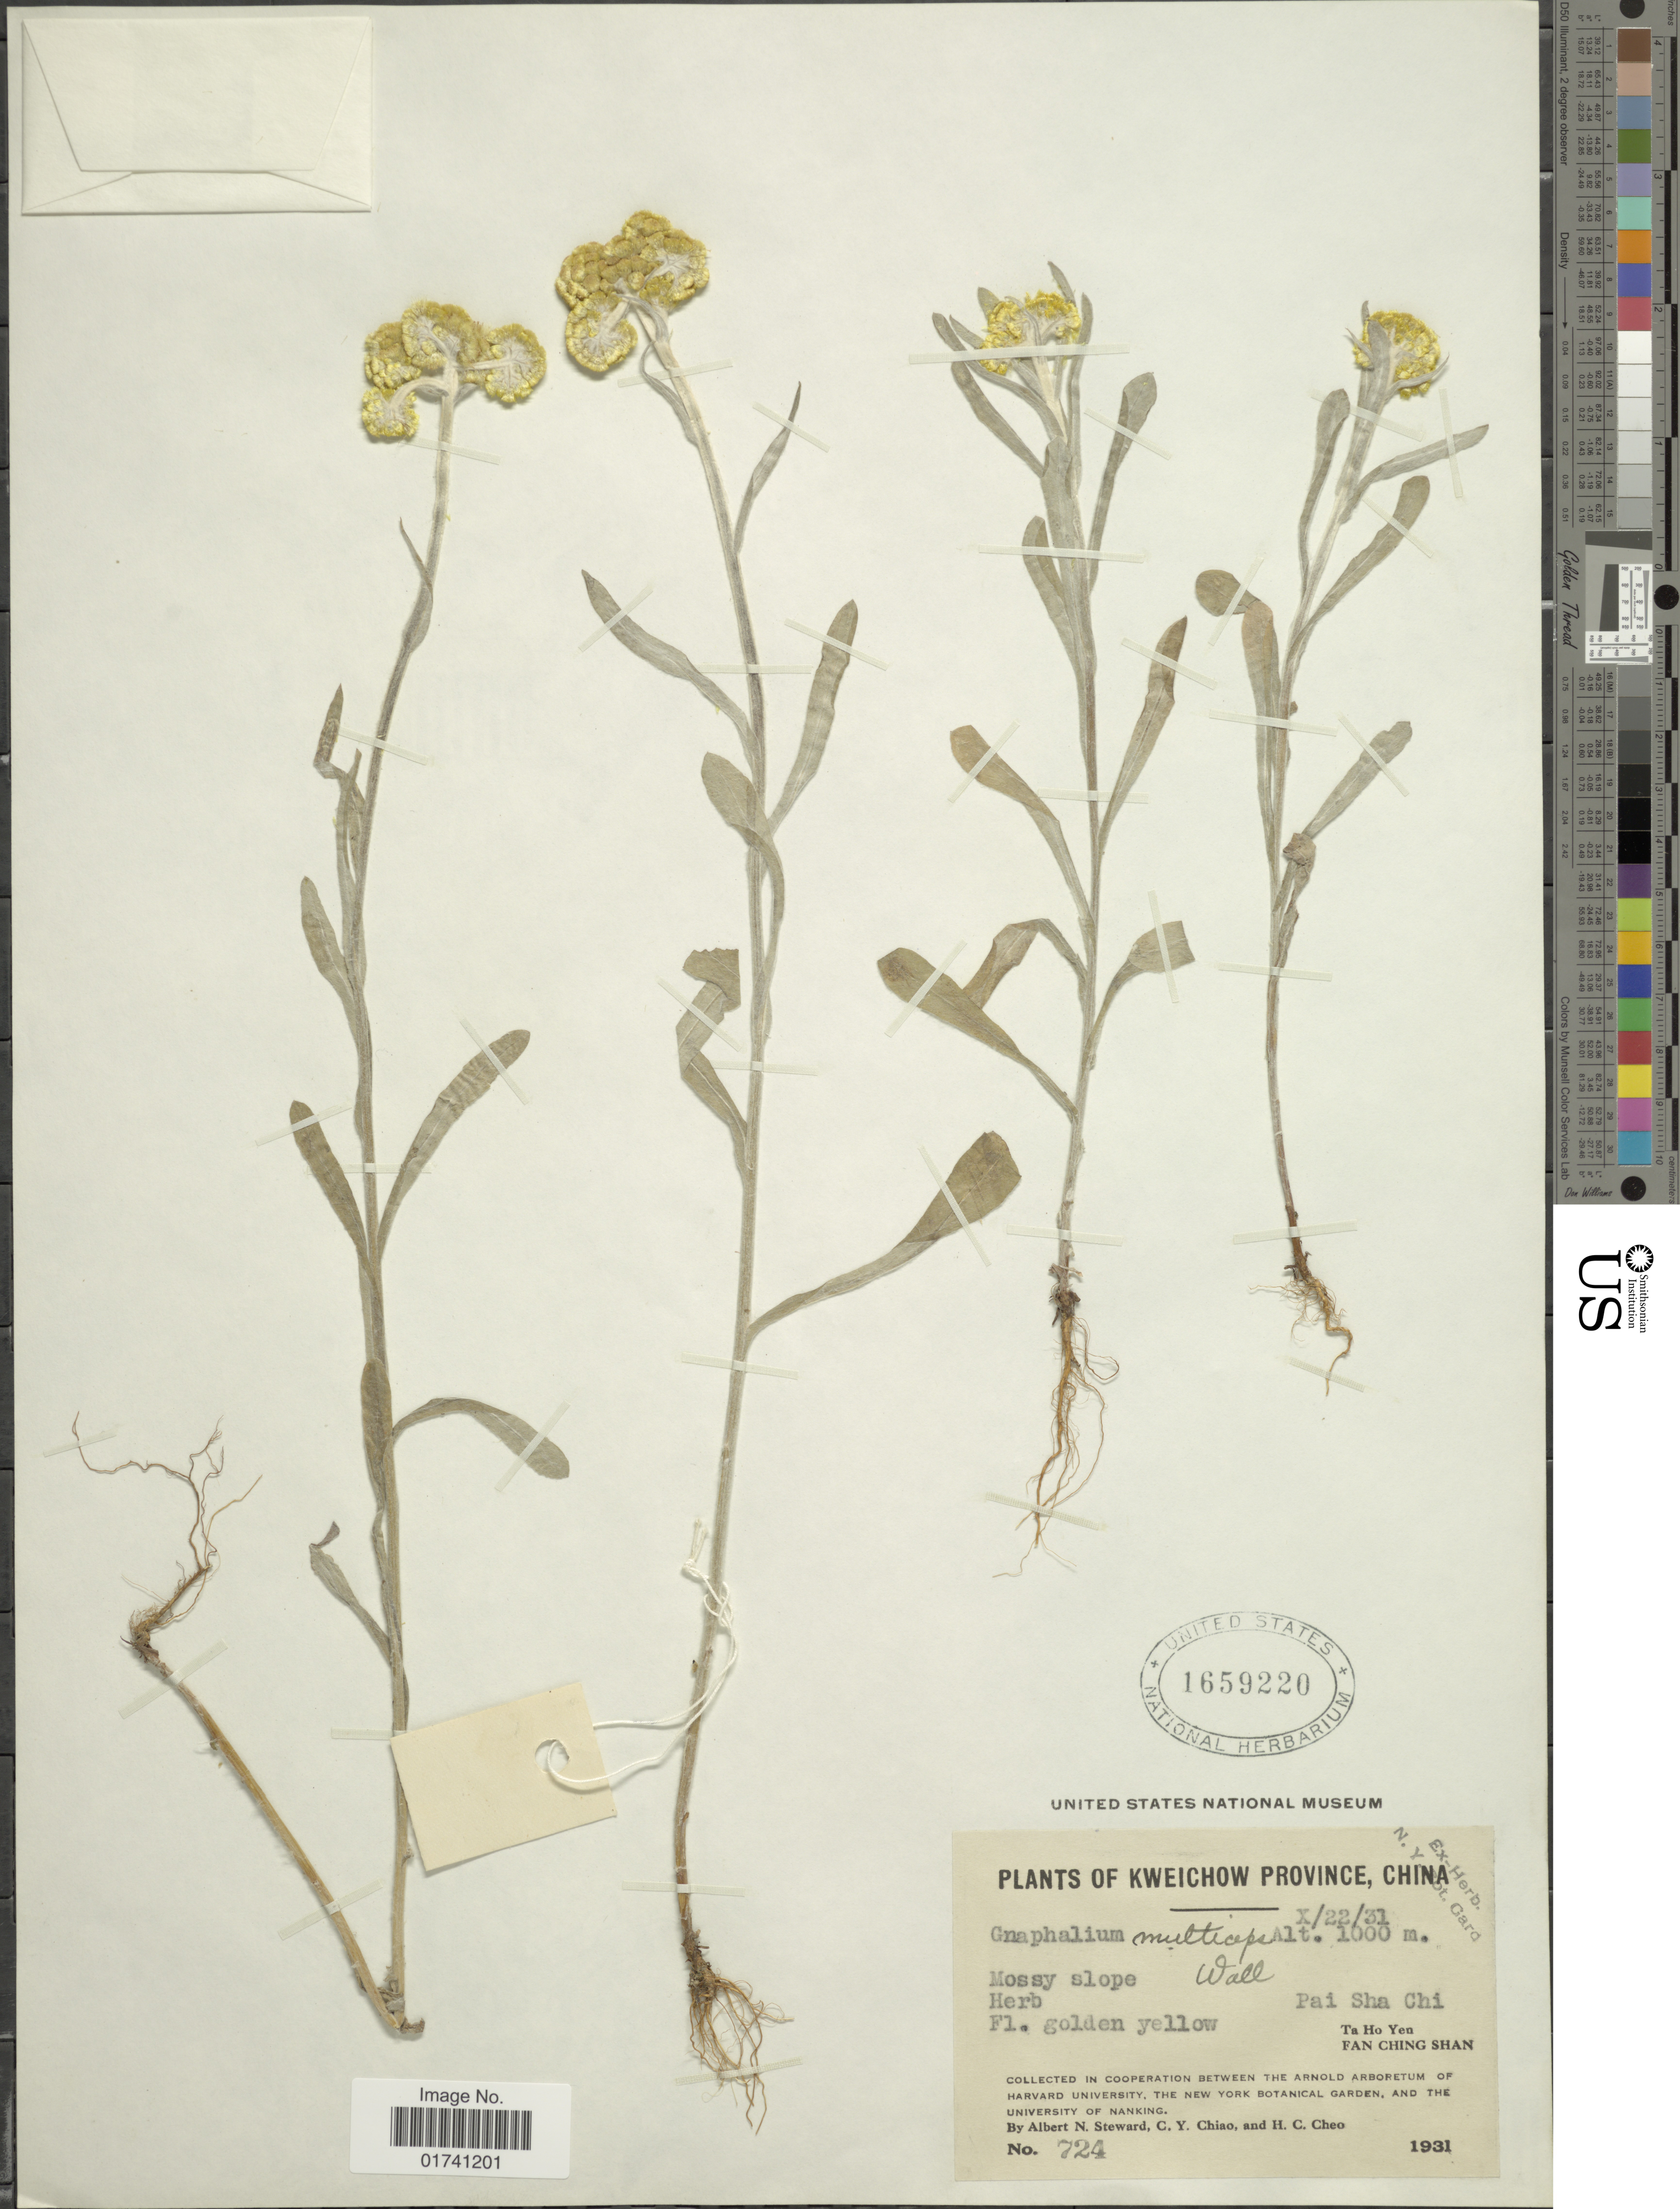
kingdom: Plantae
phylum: Tracheophyta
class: Magnoliopsida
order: Asterales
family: Asteraceae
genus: Laphangium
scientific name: Laphangium affine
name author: (D. Don) Tzvelev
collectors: A. N. Steward, C. Y. Chiao & H. Cheo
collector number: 724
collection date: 1931-10-22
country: China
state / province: Guizhou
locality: Pai Sha Chi. Ta Ho Yen. Fan Ching Shan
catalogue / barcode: US 1659220